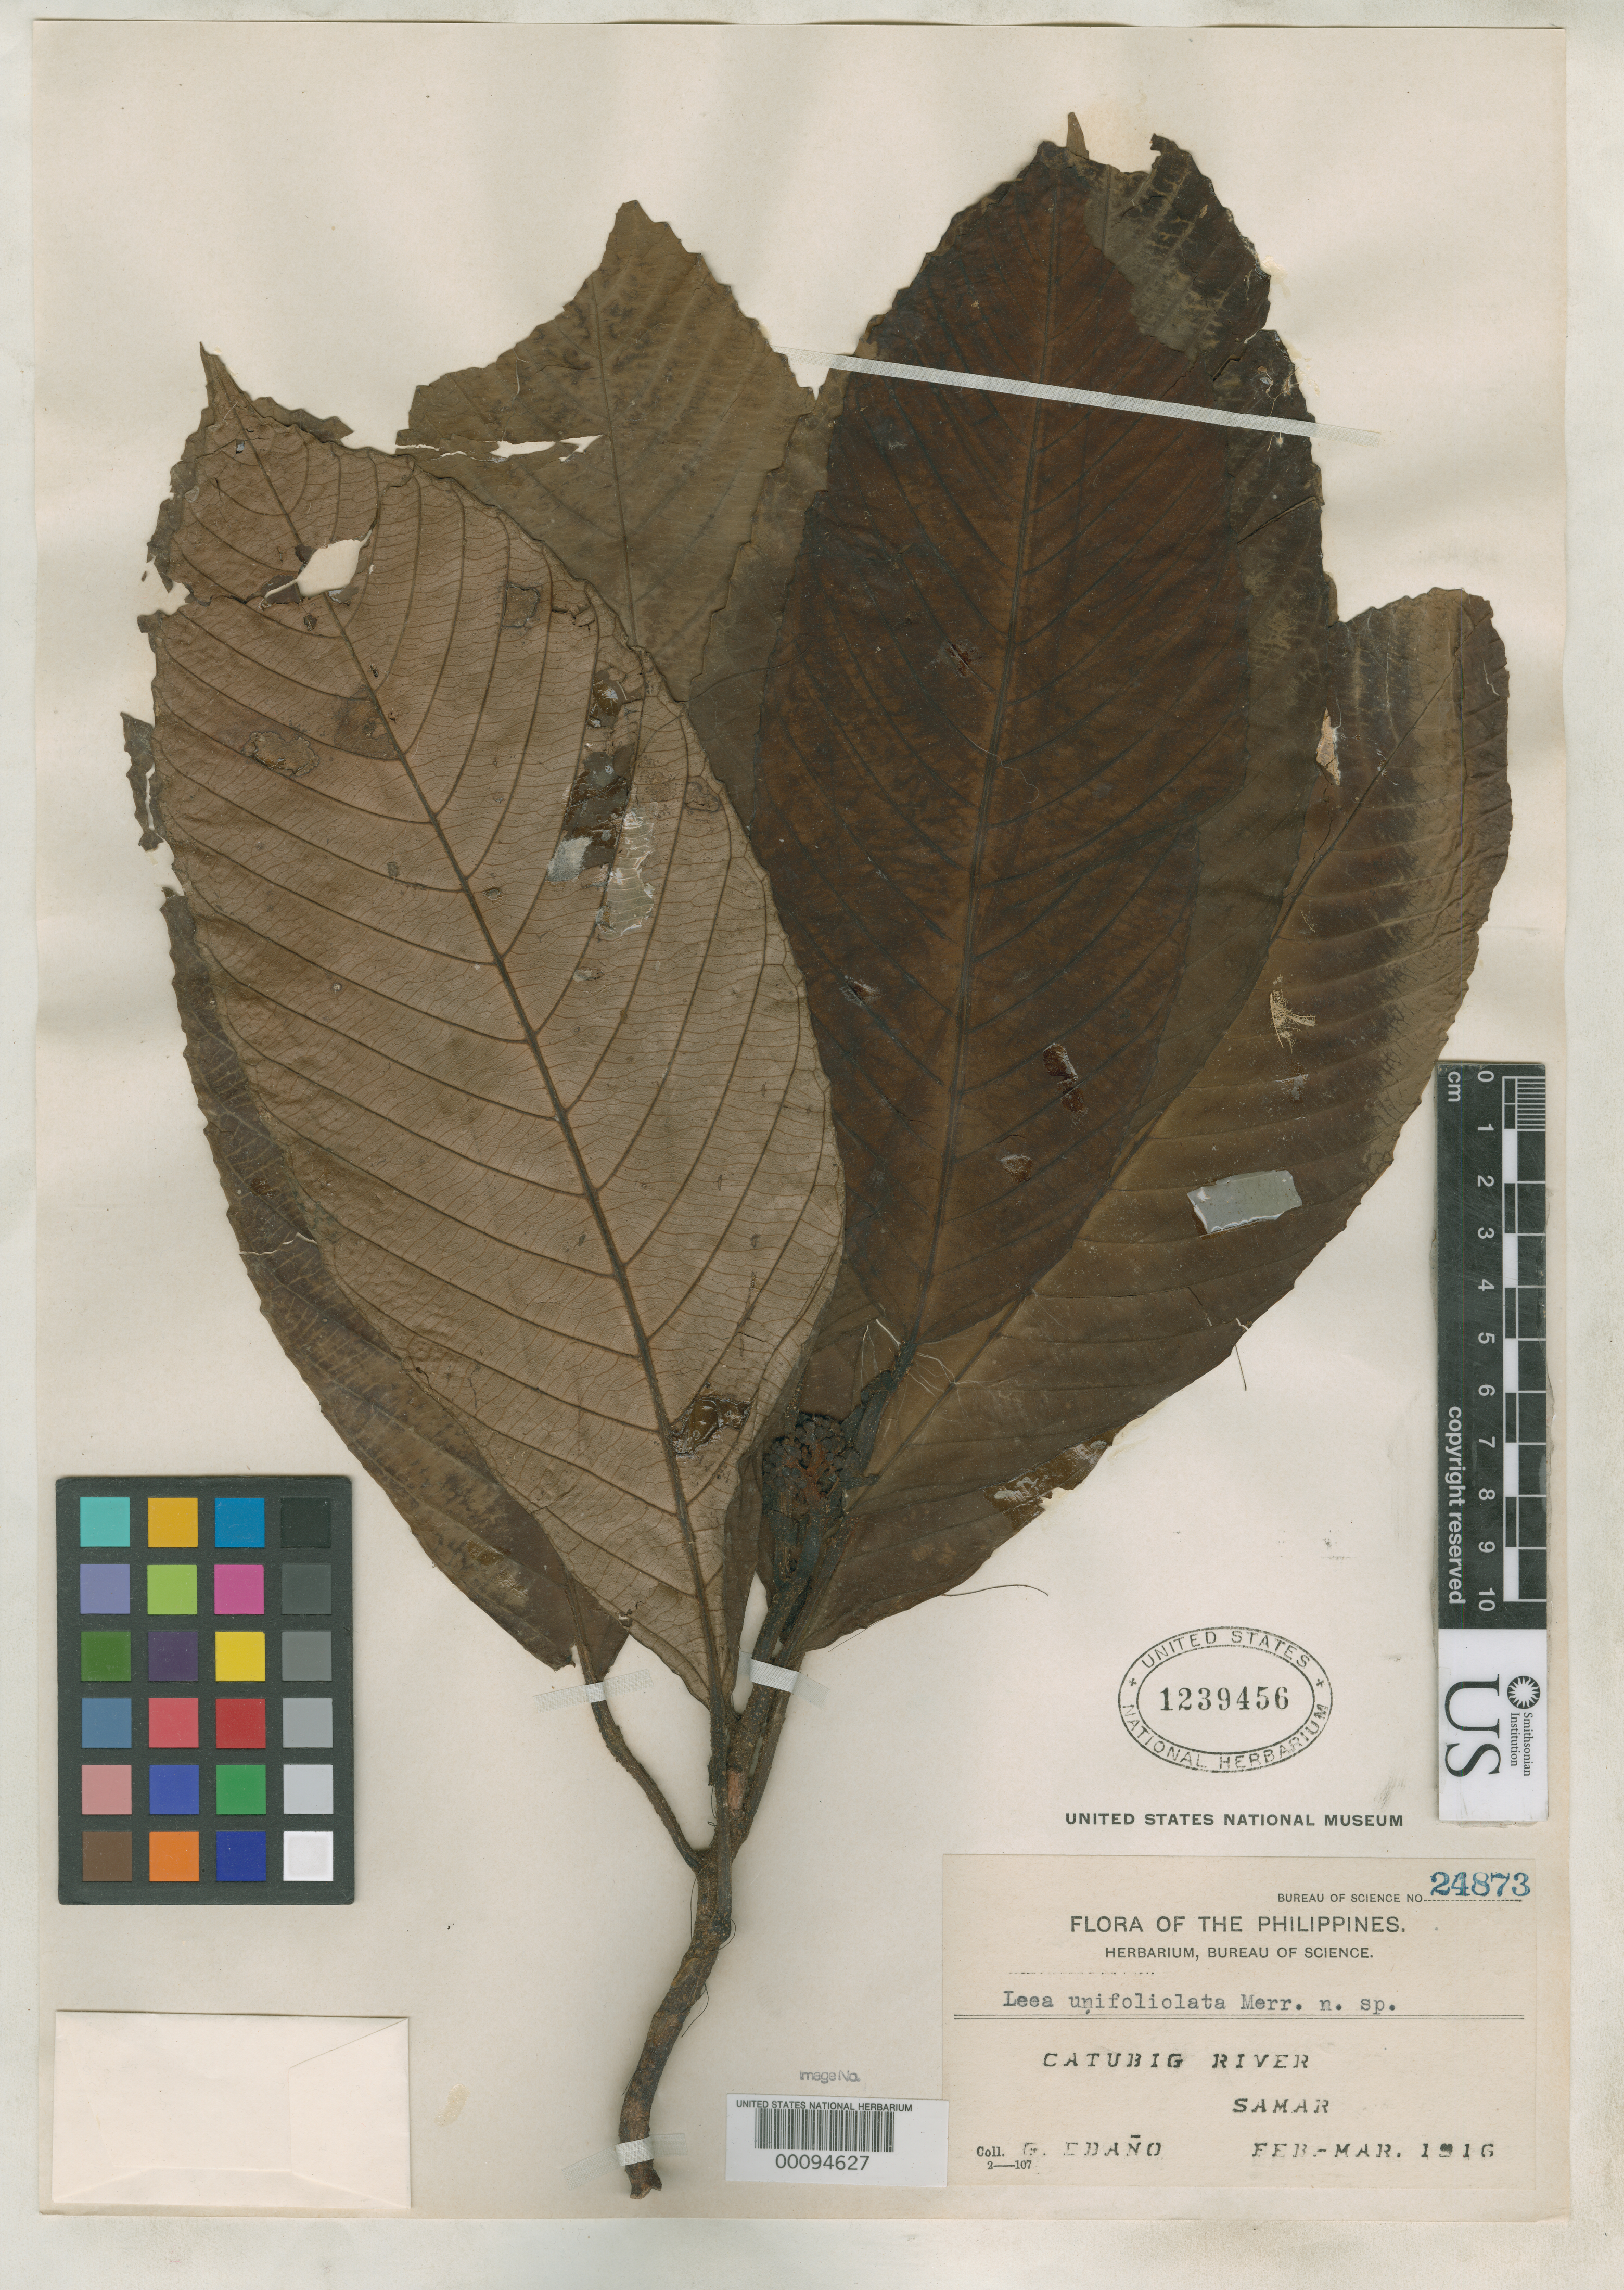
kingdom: Plantae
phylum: Tracheophyta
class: Magnoliopsida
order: Vitales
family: Vitaceae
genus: Leea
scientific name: Leea unifoliolata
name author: Merr.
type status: Isotype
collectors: G. E. Edaño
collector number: Bur. Sci. 24873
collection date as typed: Mar 1916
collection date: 1916-03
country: Philippines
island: Samar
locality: Catubig River.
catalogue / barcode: US 1239456